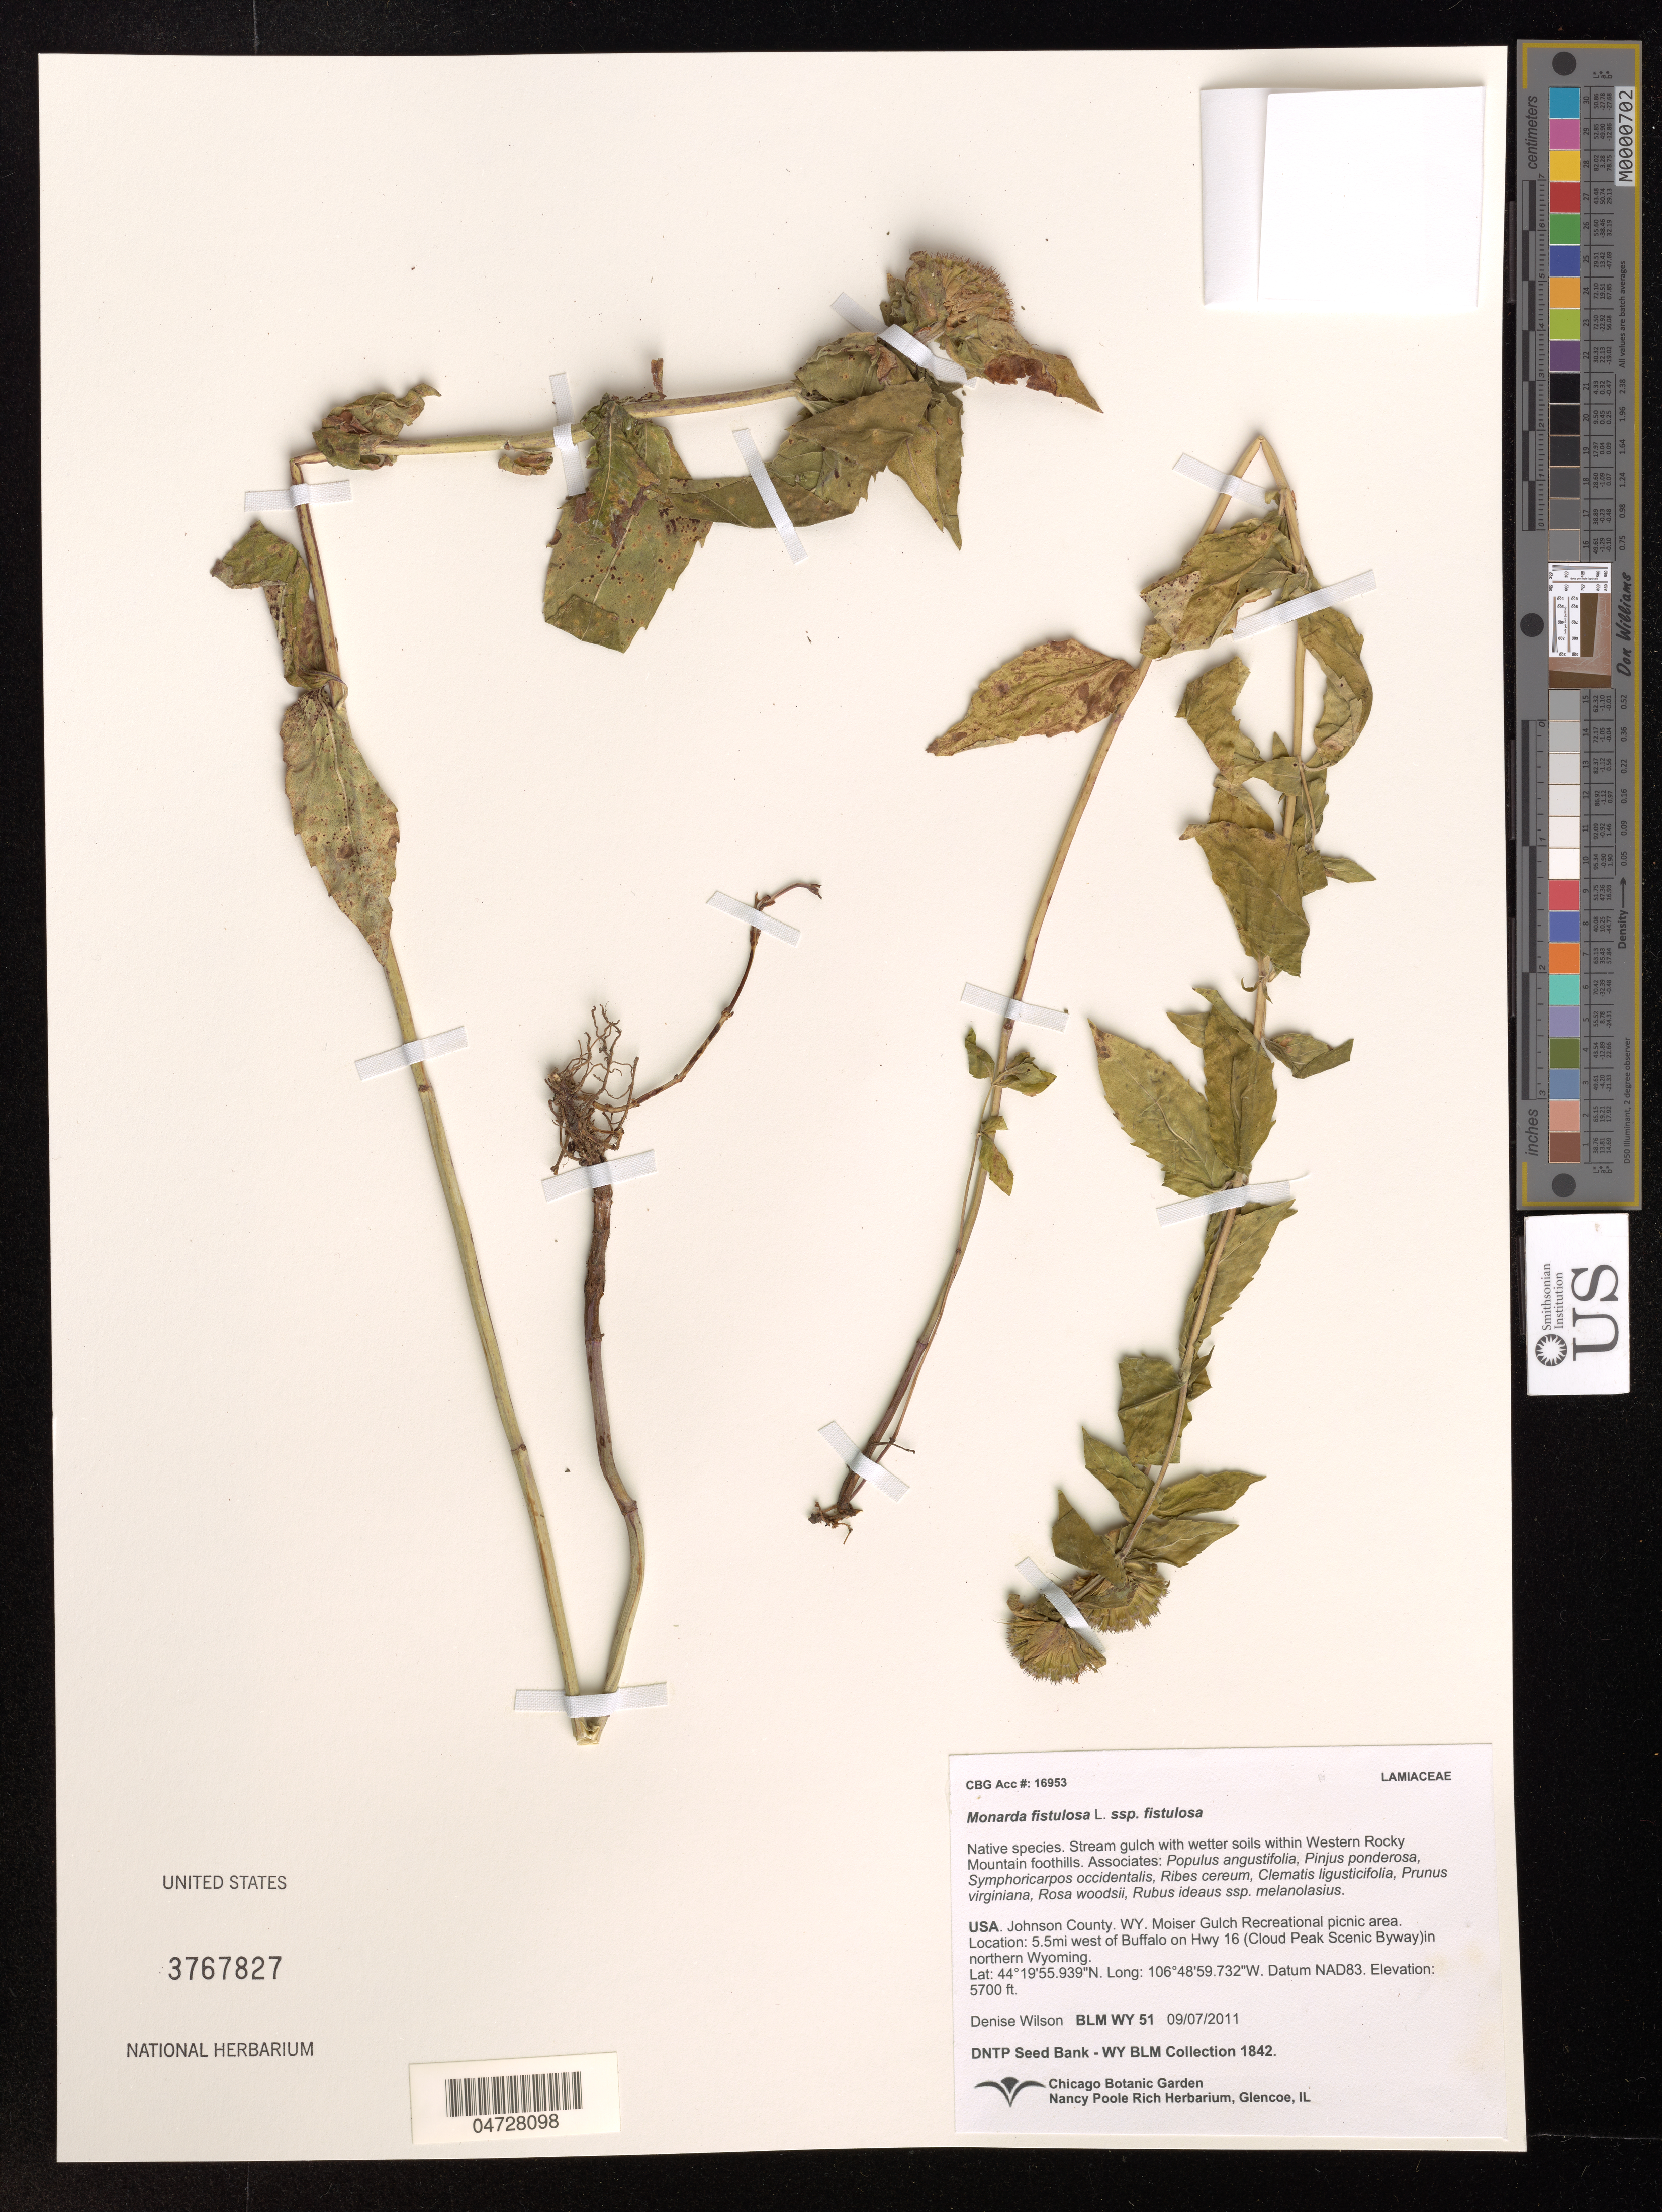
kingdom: Plantae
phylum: Tracheophyta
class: Magnoliopsida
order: Lamiales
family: Lamiaceae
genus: Monarda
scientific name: Monarda fistulosa subsp. fistulosa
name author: L.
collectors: D. Wilson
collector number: BLM WY 51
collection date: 2011-09-07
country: United States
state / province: Wyoming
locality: Johnson County, WY, Moiser Gulch Recreational picnic area, 5.5 mi west of Buffalo on Hwy 16 (Cloud Peak Scenic Byway) in North Wyoming.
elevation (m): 1737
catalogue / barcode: US 3767827